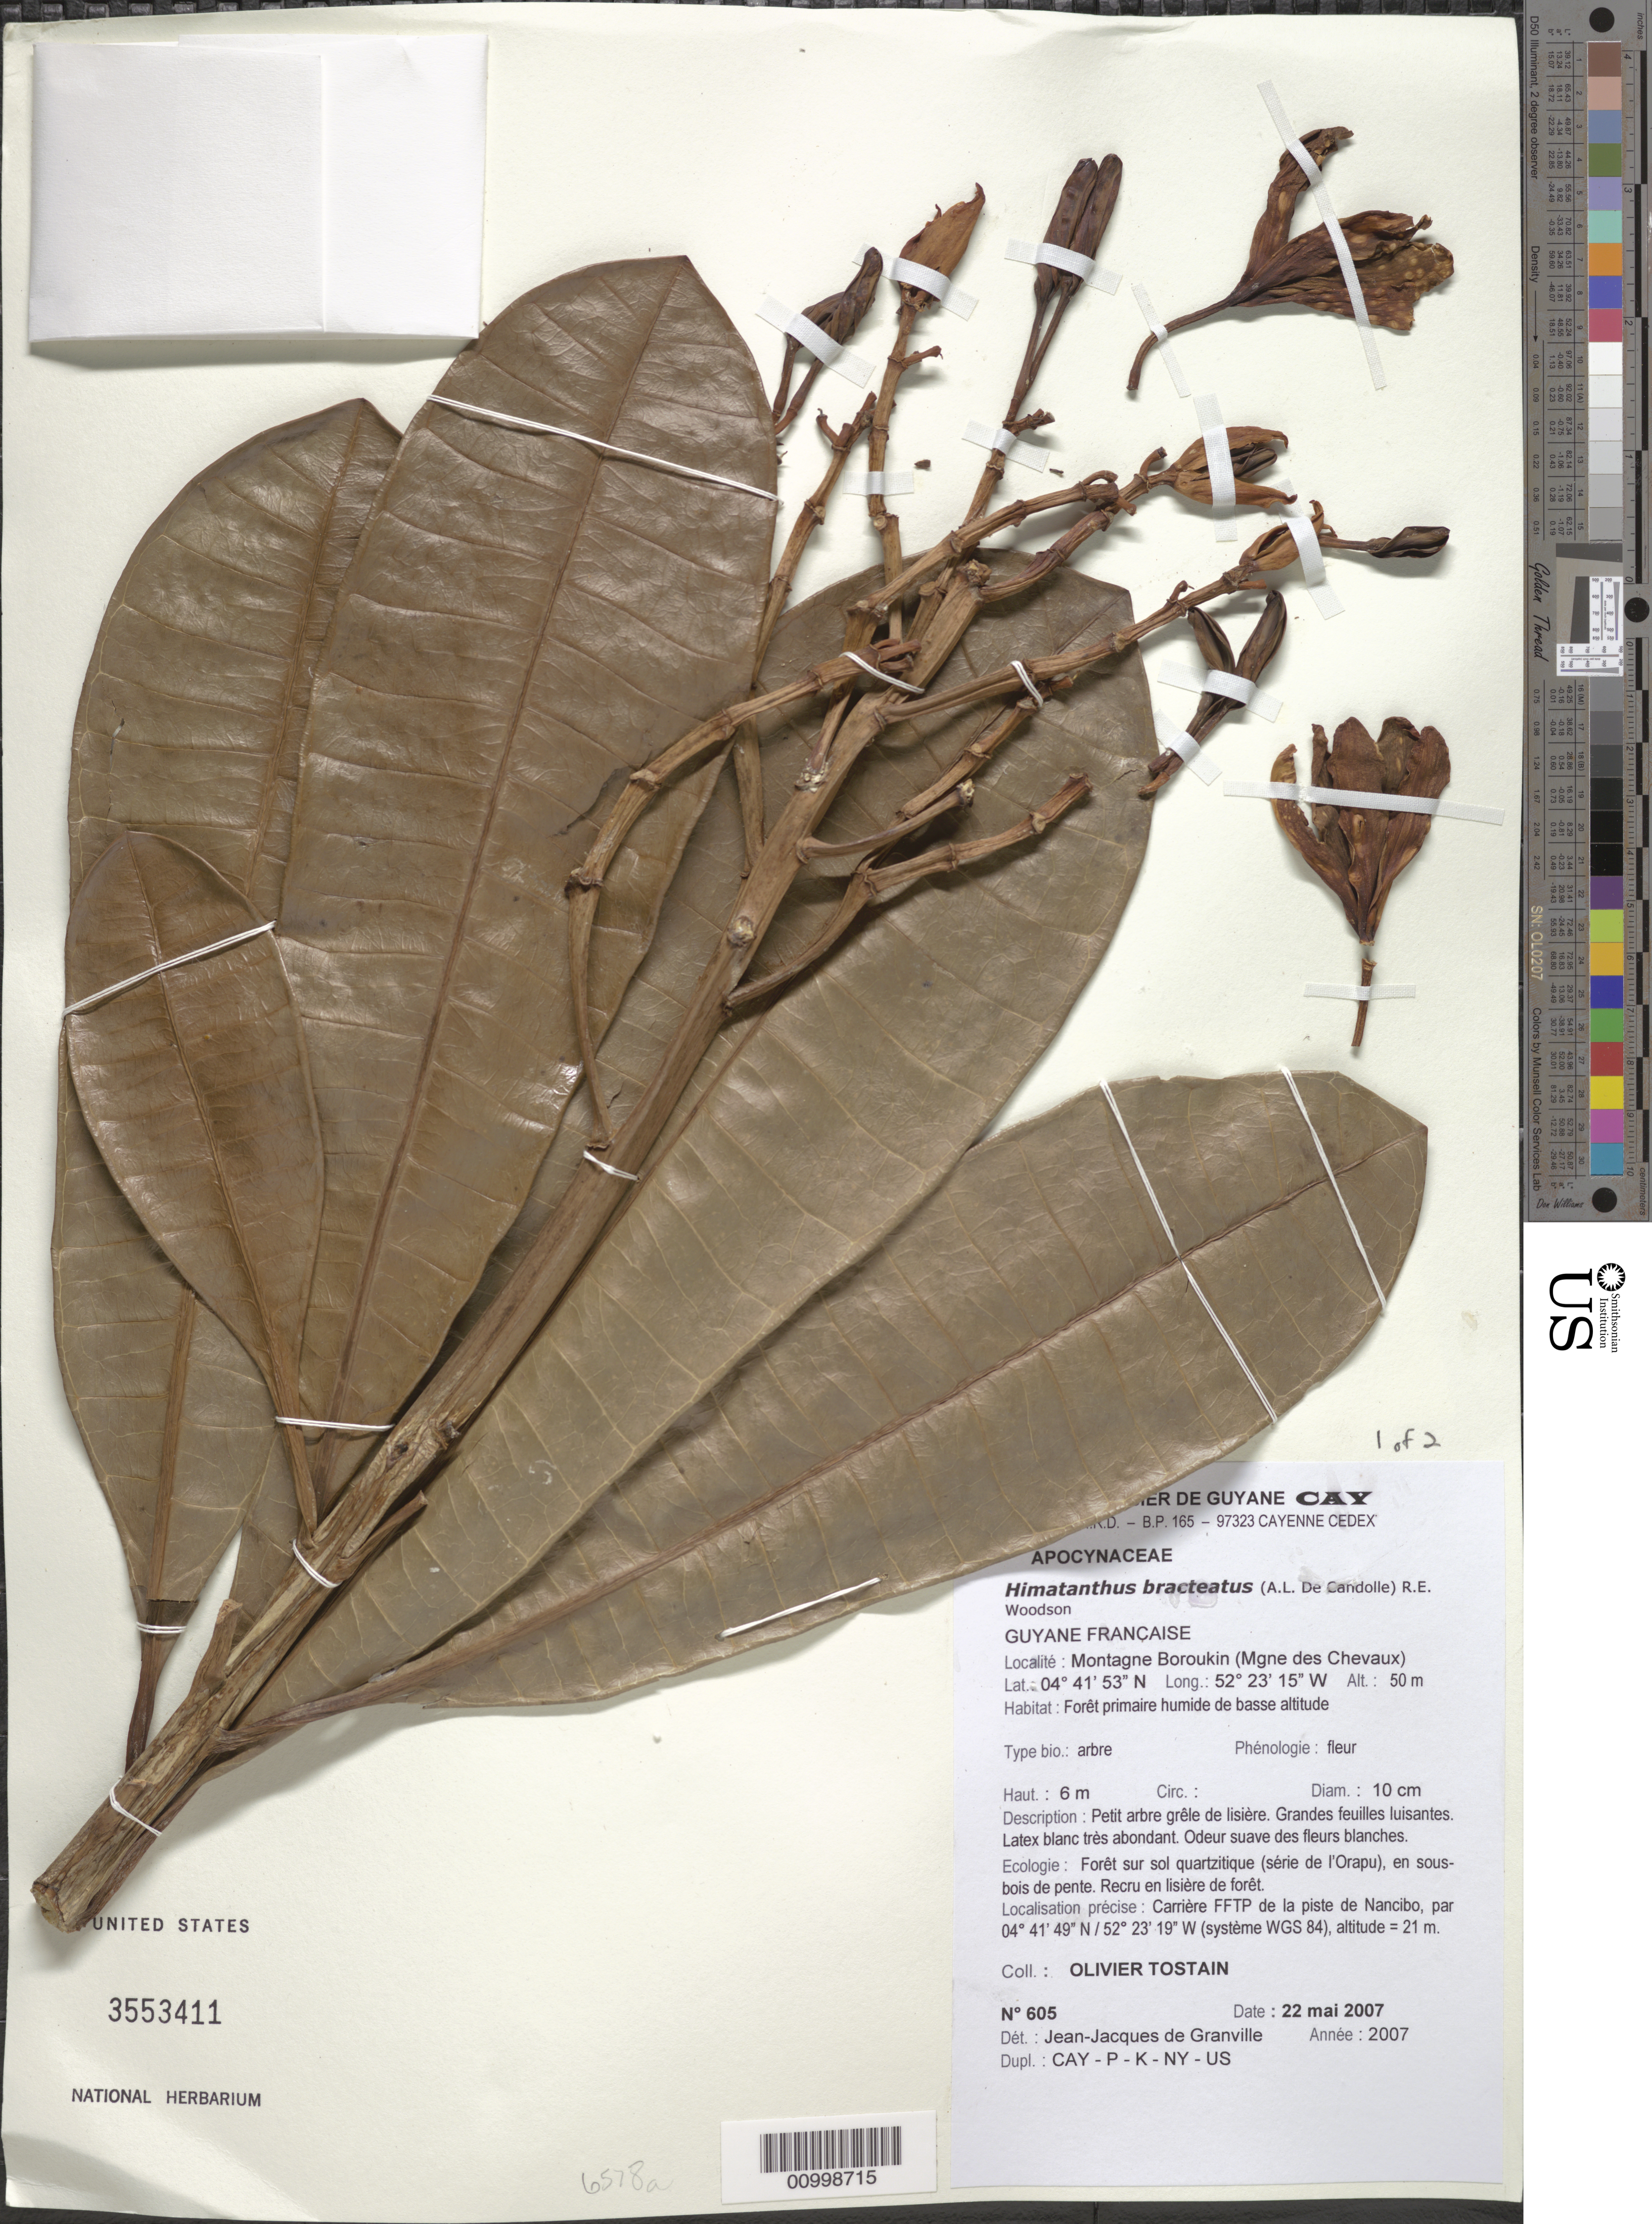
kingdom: Plantae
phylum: Tracheophyta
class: Magnoliopsida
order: Gentianales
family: Apocynaceae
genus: Himatanthus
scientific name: Himatanthus bracteatus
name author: (A. DC.) Woodson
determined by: Granville, J. J. de, (CAY), Institut de Recherche pour le Developpement (IRD) (FRENCH GUIANA)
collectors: O. Tostain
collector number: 605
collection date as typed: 22-May-07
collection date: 2007-05-22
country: French Guiana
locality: Montagne Boroukin (Mgn des Chevaux), carriere FFTP de la piste de Nancibo, par 4º41'49"N, 52º23'19"W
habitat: Foret sur sol quartzitique (serie de l'Orapu), en sous-bois de pente. Recru en lisiere de foret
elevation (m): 50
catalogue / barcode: US 3553411